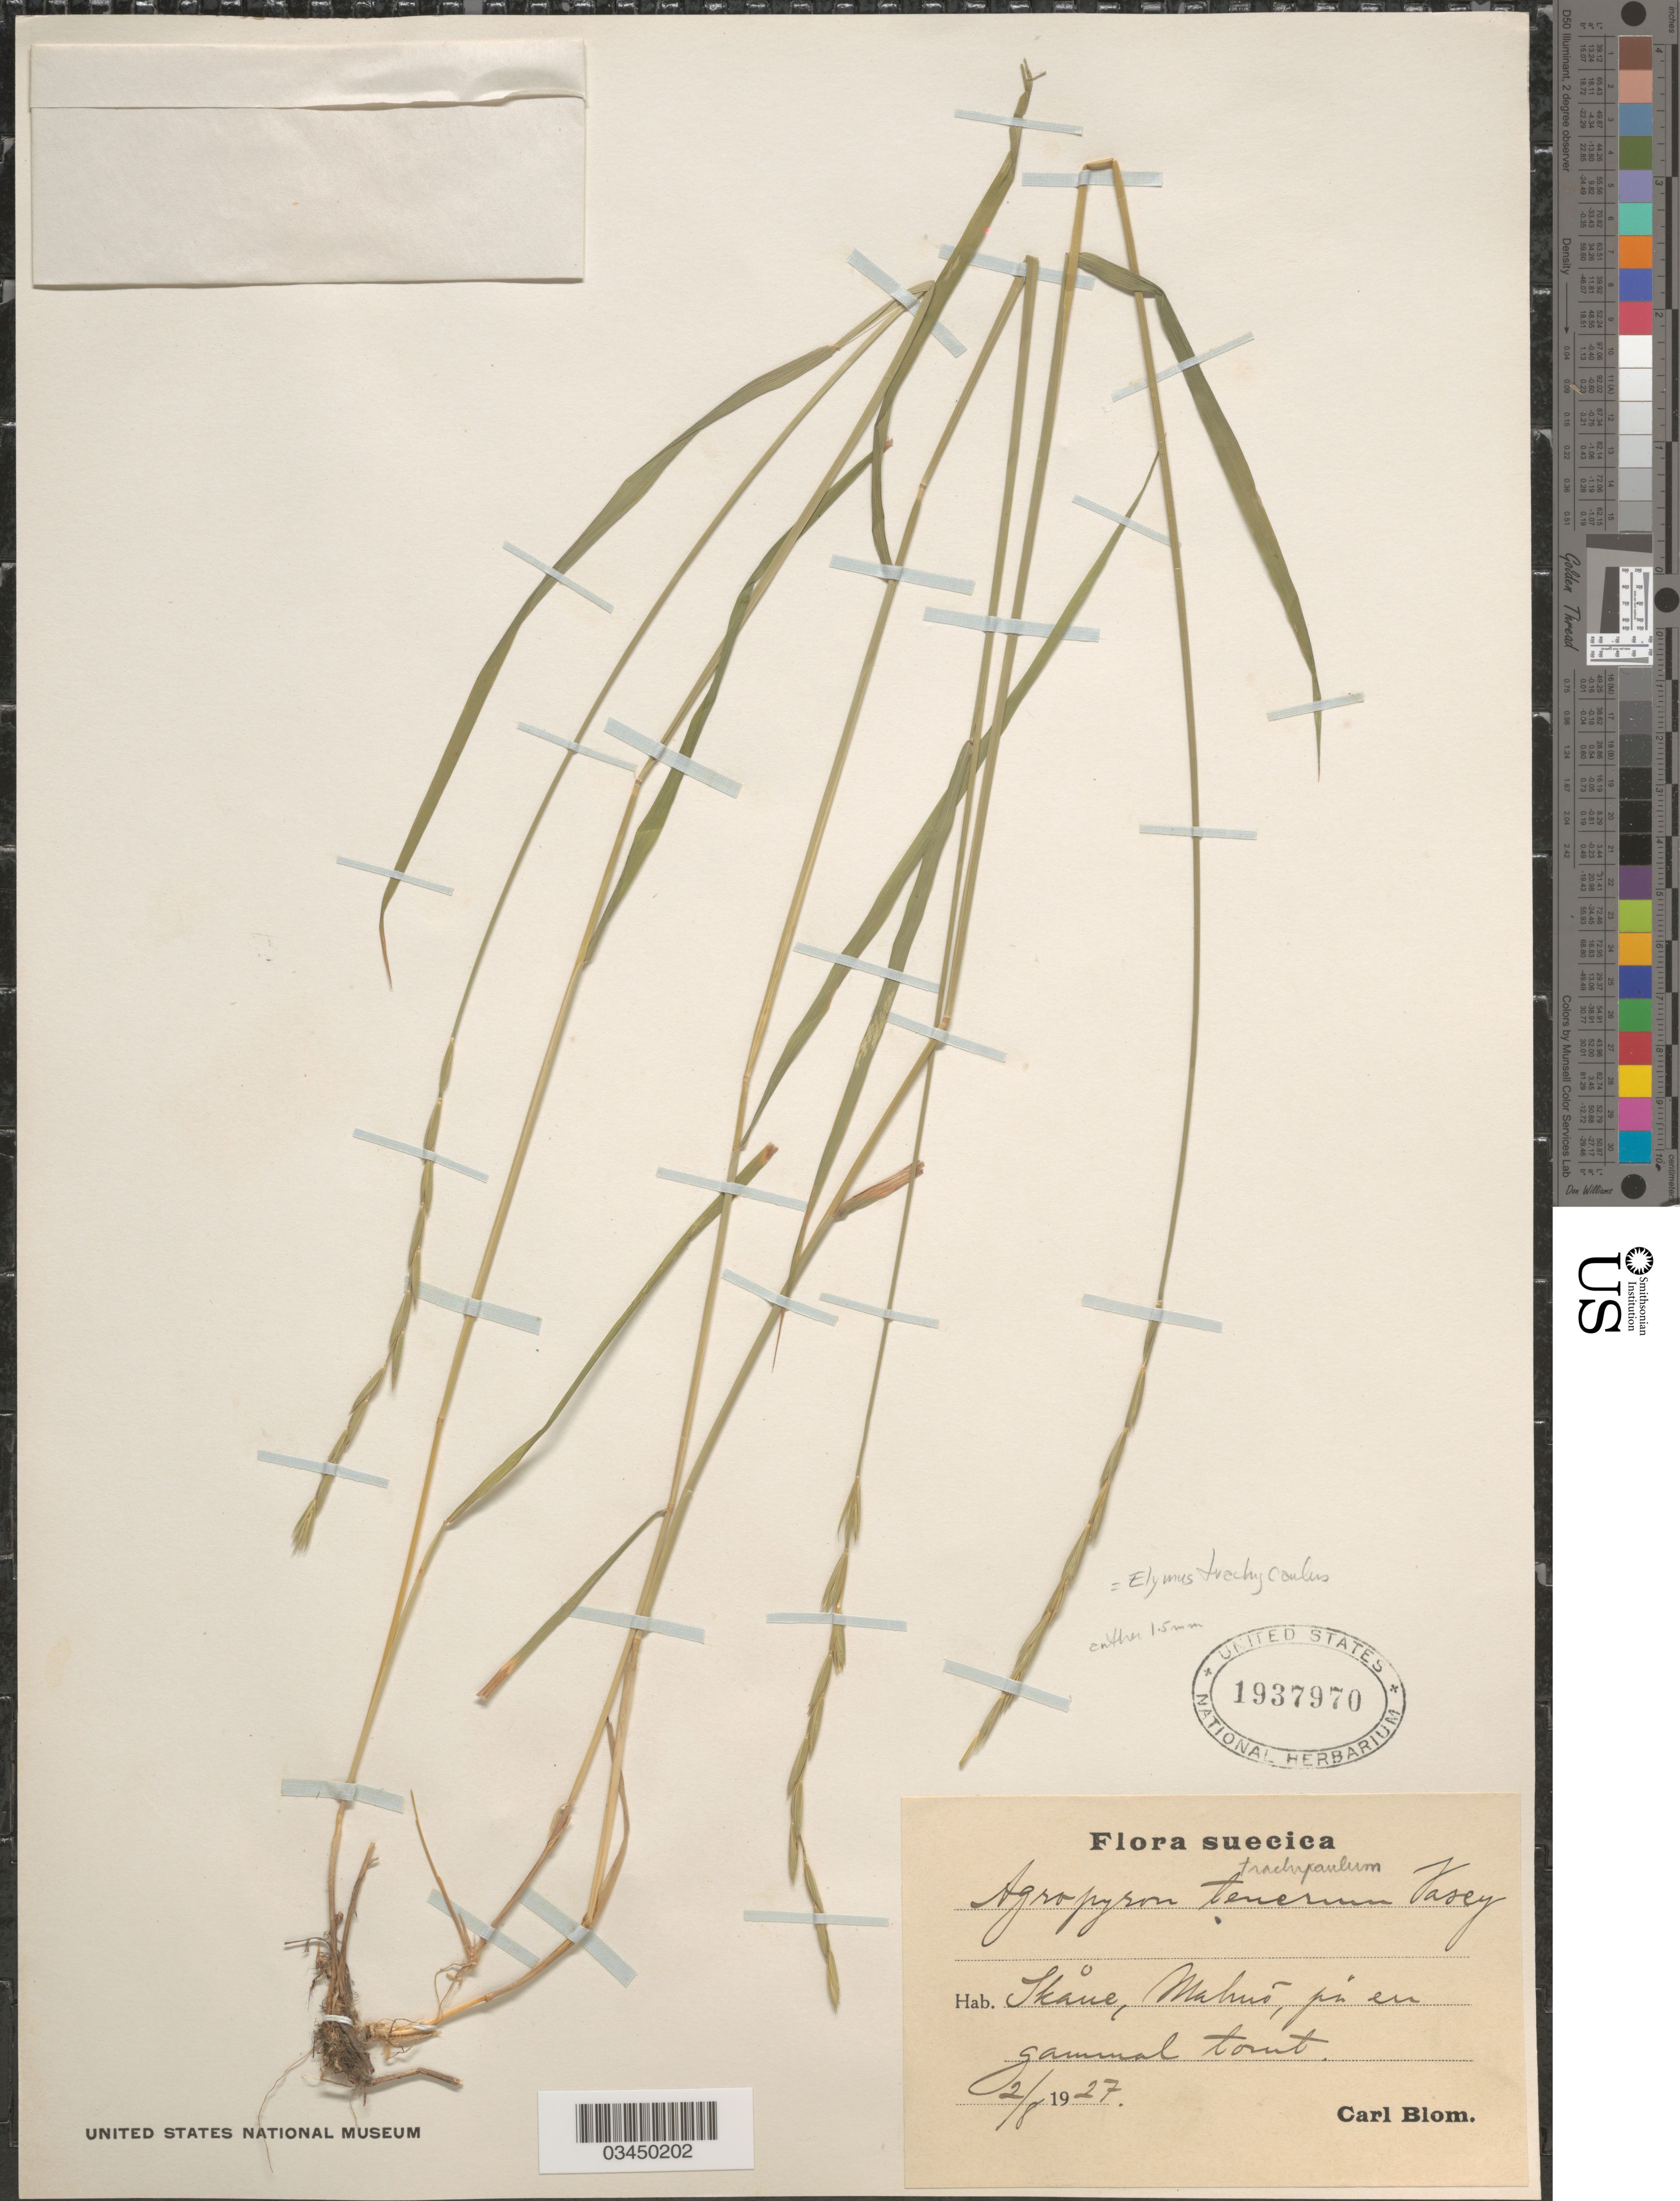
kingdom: Plantae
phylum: Tracheophyta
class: Liliopsida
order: Poales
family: Poaceae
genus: Elymus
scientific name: Elymus trachycaulus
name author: (Link) Gould ex Shinners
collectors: C. H. Blom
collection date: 1927-08-02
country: Sweden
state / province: Skåne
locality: Suecica. Malmö, pr en gammal tomt.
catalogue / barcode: US 1937970